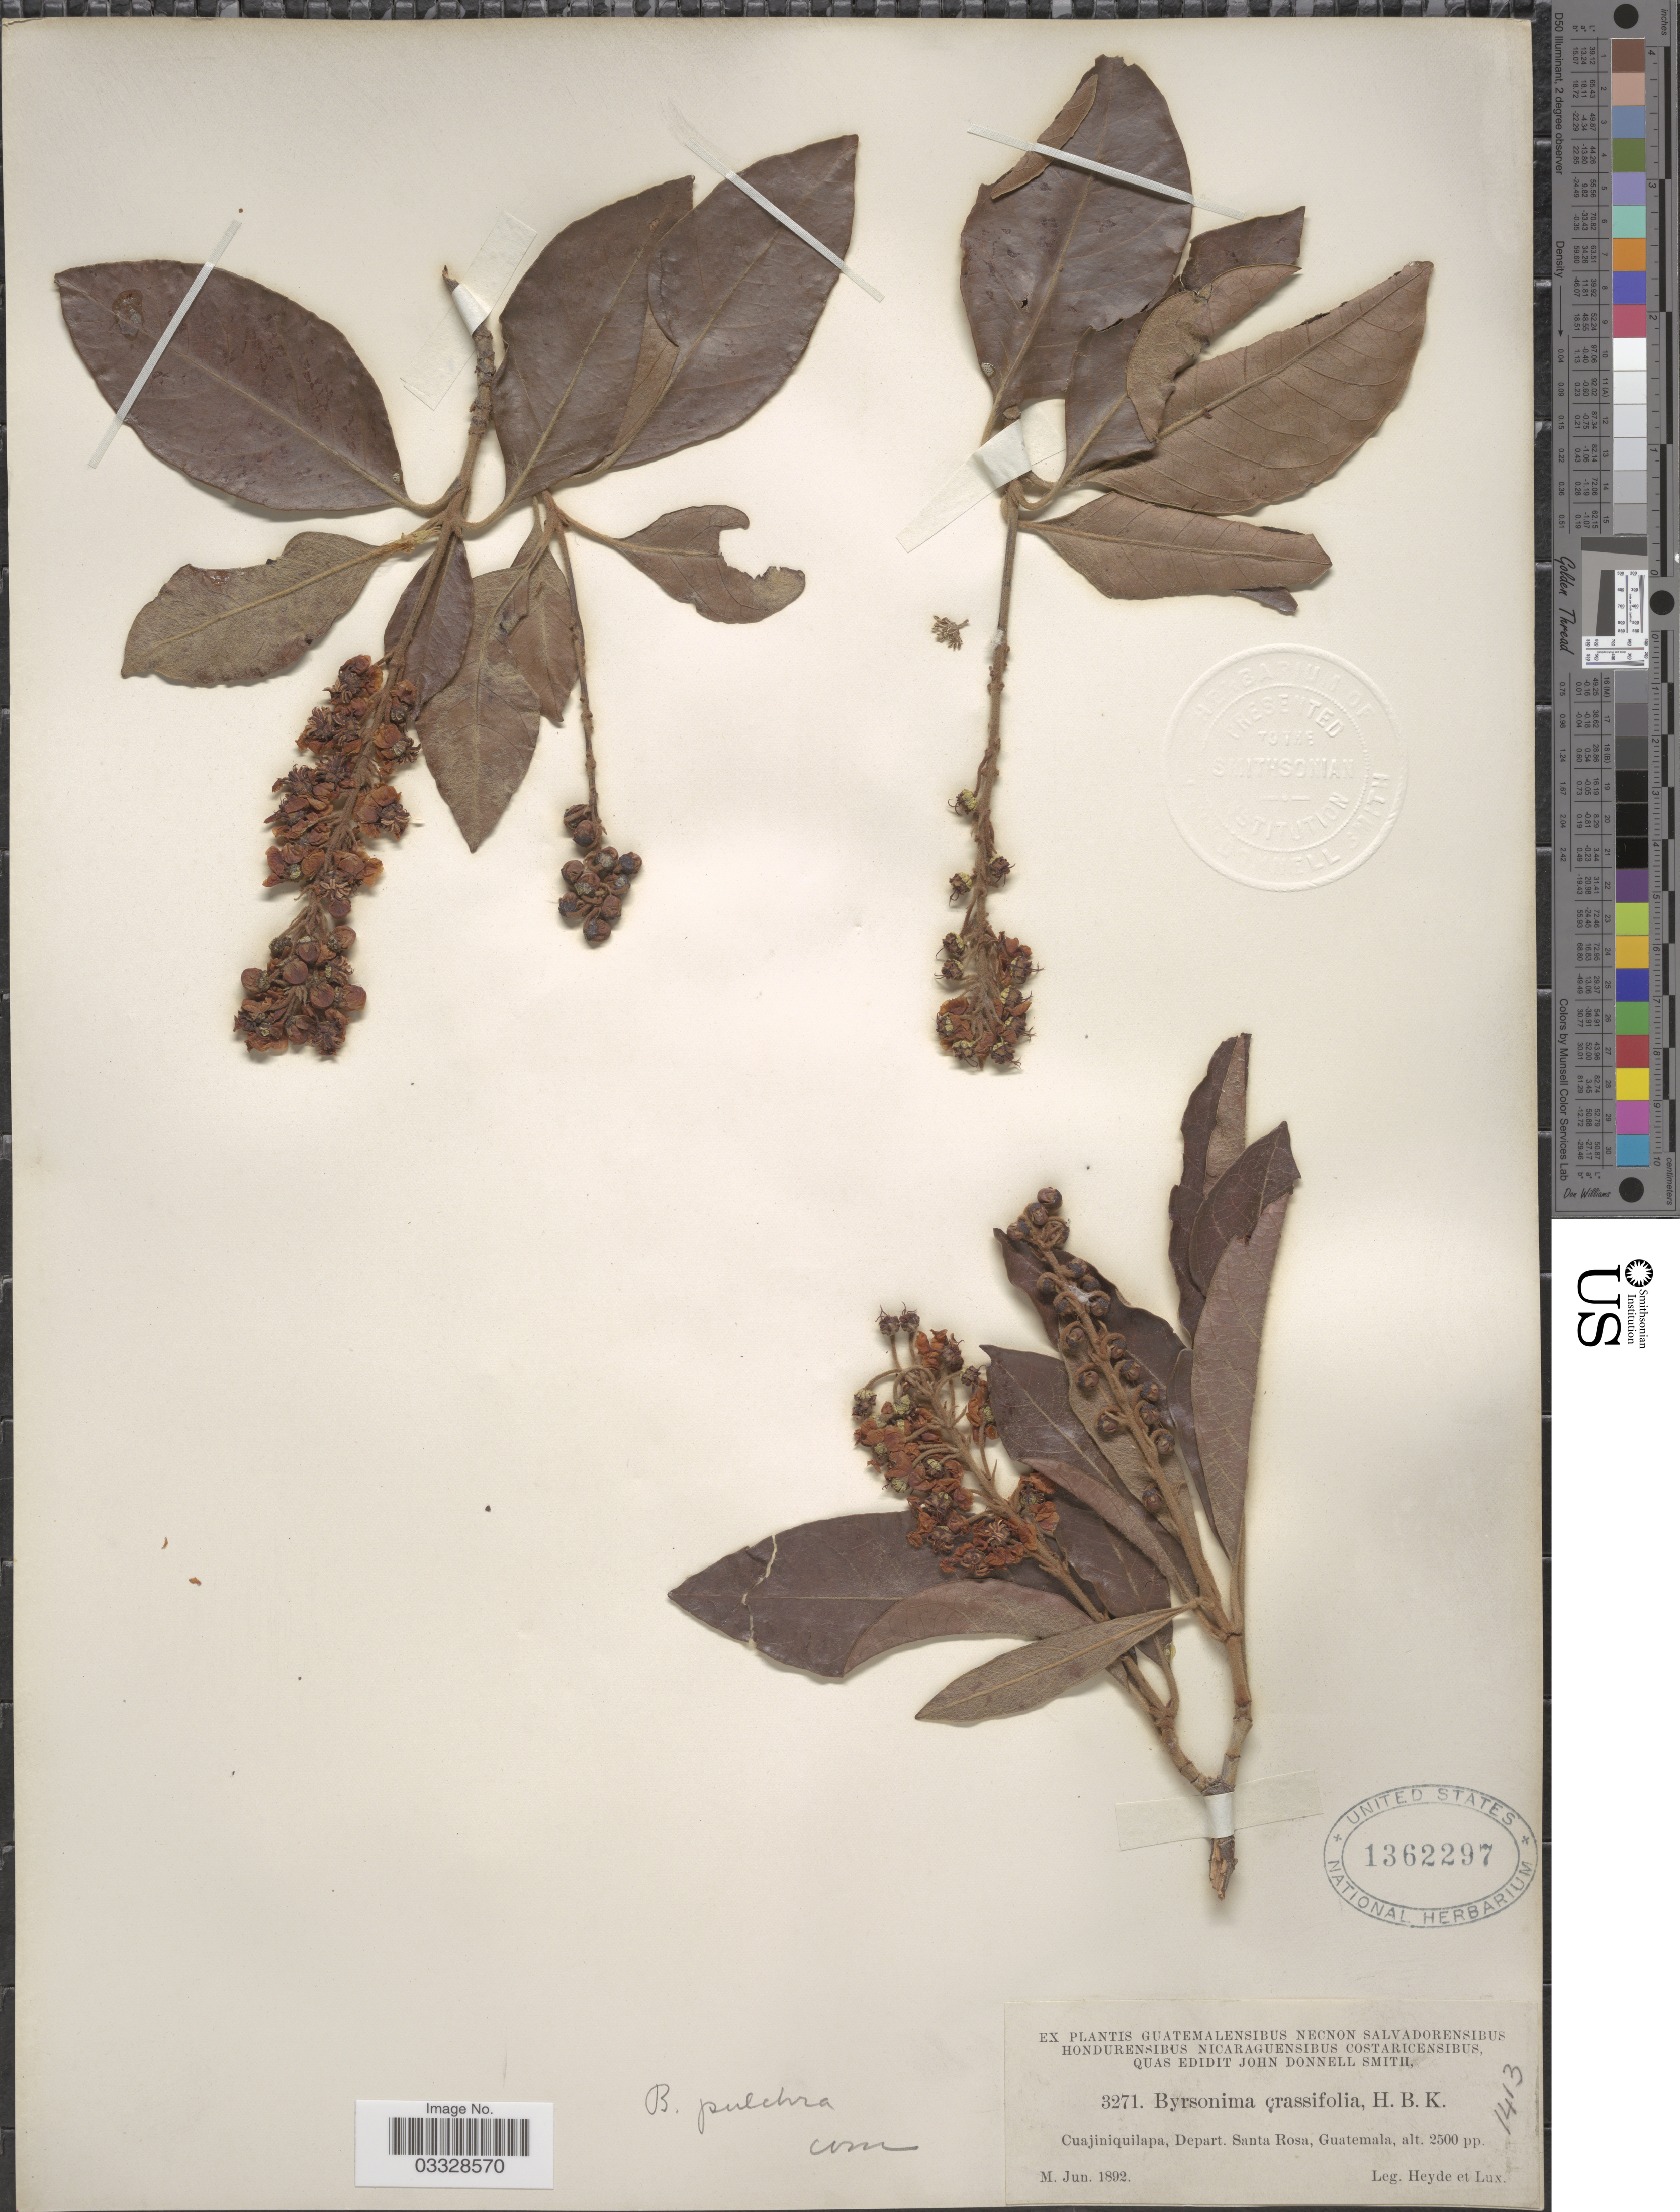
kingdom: Plantae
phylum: Tracheophyta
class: Magnoliopsida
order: Malpighiales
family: Malpighiaceae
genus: Byrsonima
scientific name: Byrsonima crassifolia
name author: (L.) Kunth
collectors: Heyde & Lux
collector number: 3271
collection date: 1892-06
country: Guatemala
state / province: Santa Rosa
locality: Cuajiniquilapa, Depart. Santa Rosa.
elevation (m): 762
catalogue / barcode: US 1362297